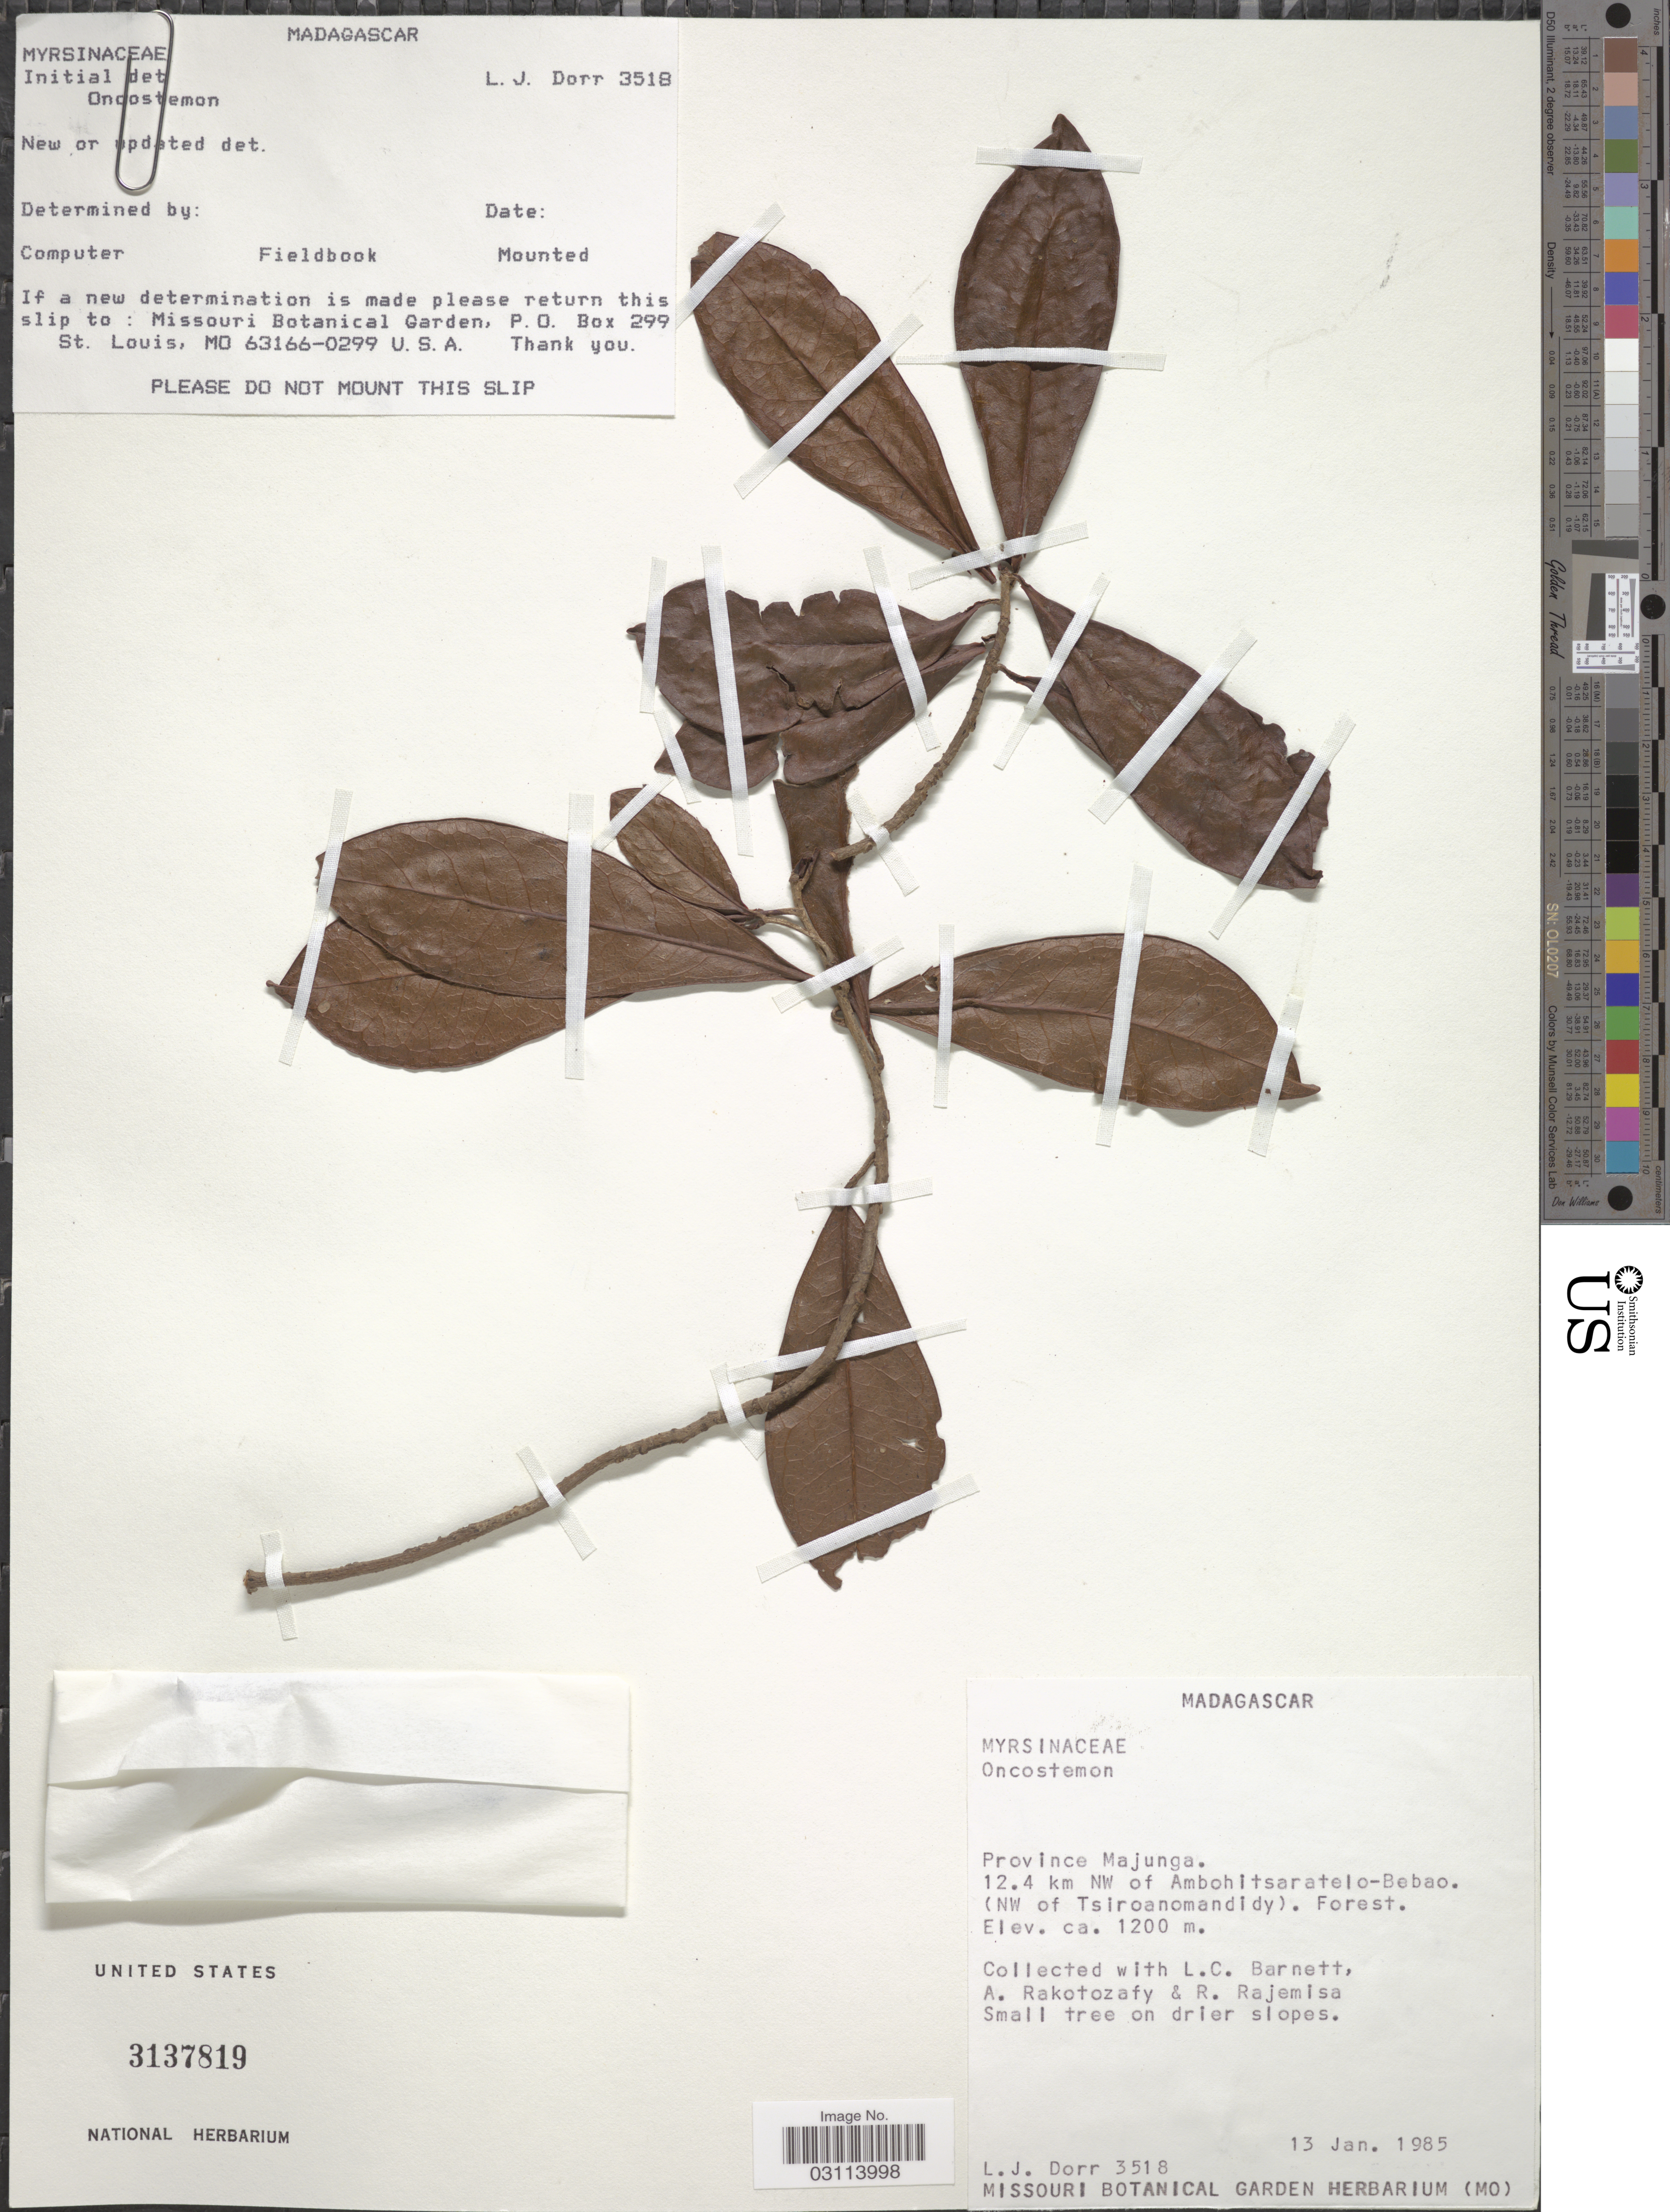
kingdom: Plantae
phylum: Tracheophyta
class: Magnoliopsida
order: Ericales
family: Primulaceae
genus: Oncostemon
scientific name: Oncostemon sp.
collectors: L. J. Dorr, L. C. Barnett, A. Rakotozafy & R. Rajemisa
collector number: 3518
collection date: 1985-01-13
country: Madagascar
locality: Province Majunga. 12.4 km NW of Ambohitsaratelo-Bebao. (NW of Tsiroanomandidy).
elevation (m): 1200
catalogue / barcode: US 3137819